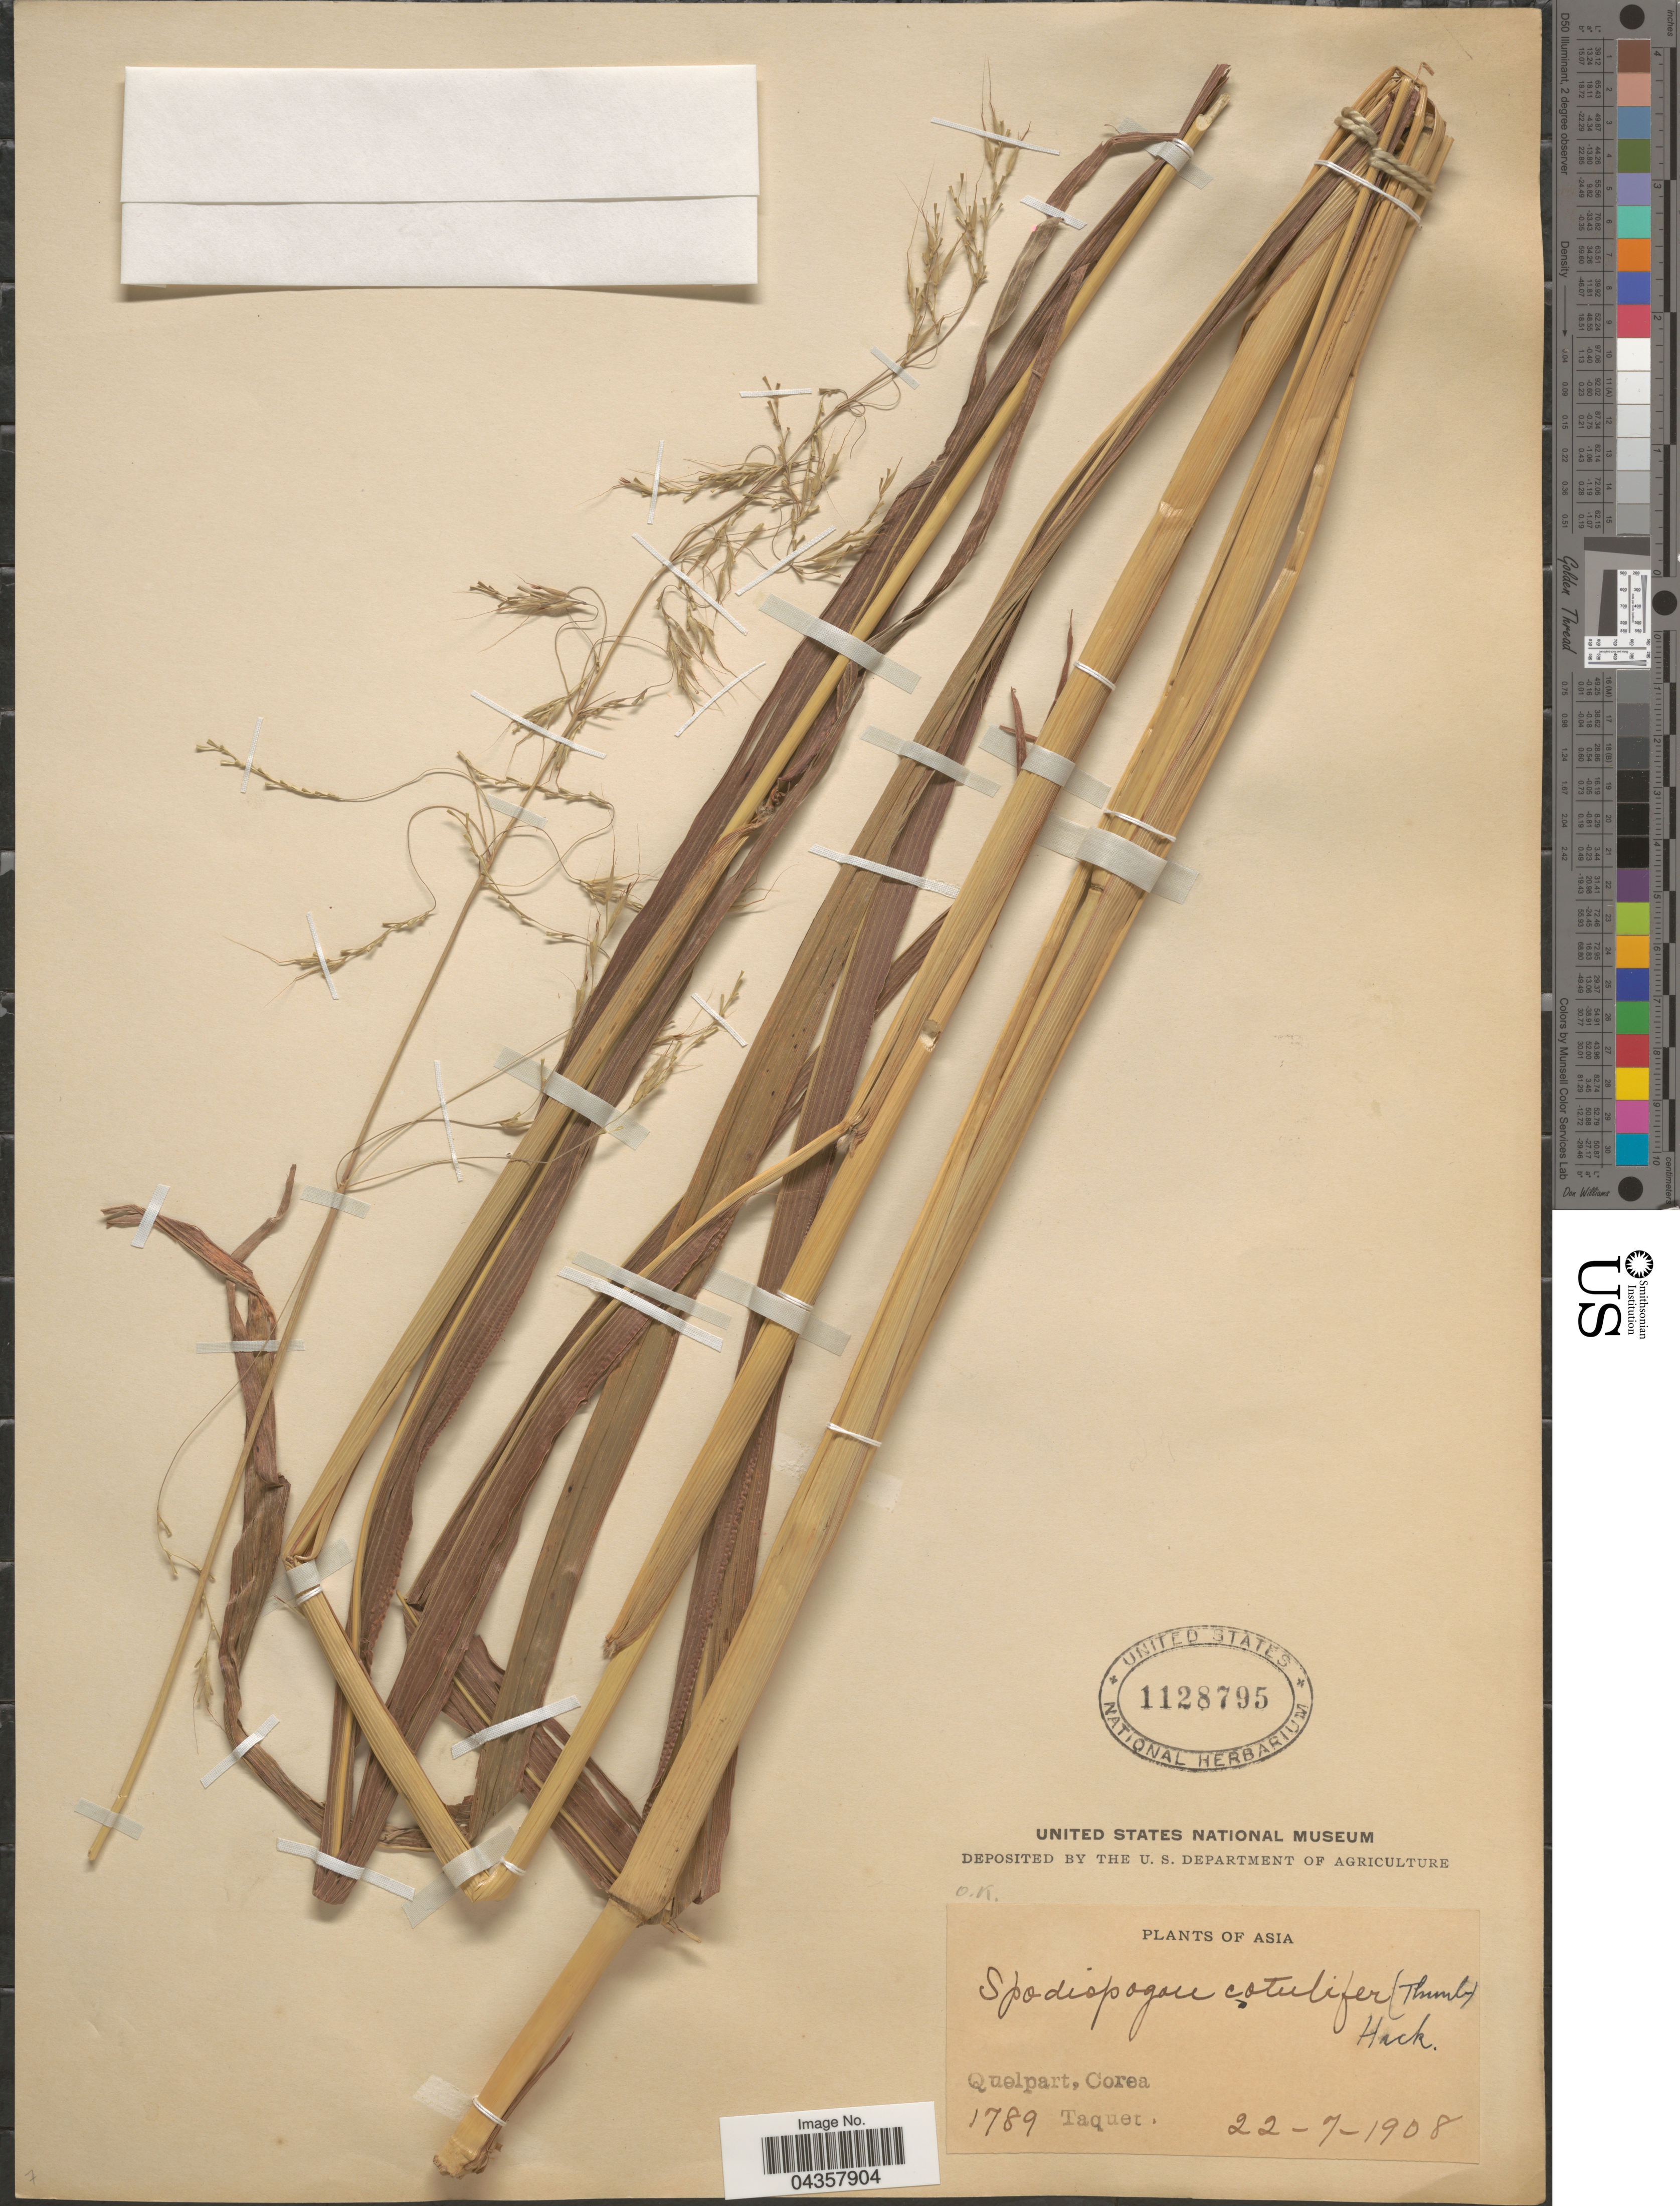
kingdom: Plantae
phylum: Tracheophyta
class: Liliopsida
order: Poales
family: Poaceae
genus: Spodiopogon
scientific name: Spodiopogon cotulifer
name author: (Thunb.) Hack.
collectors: Taquet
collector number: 1789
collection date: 1908-07-22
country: South Korea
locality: Quelpart, Corea.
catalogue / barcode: US 1128795